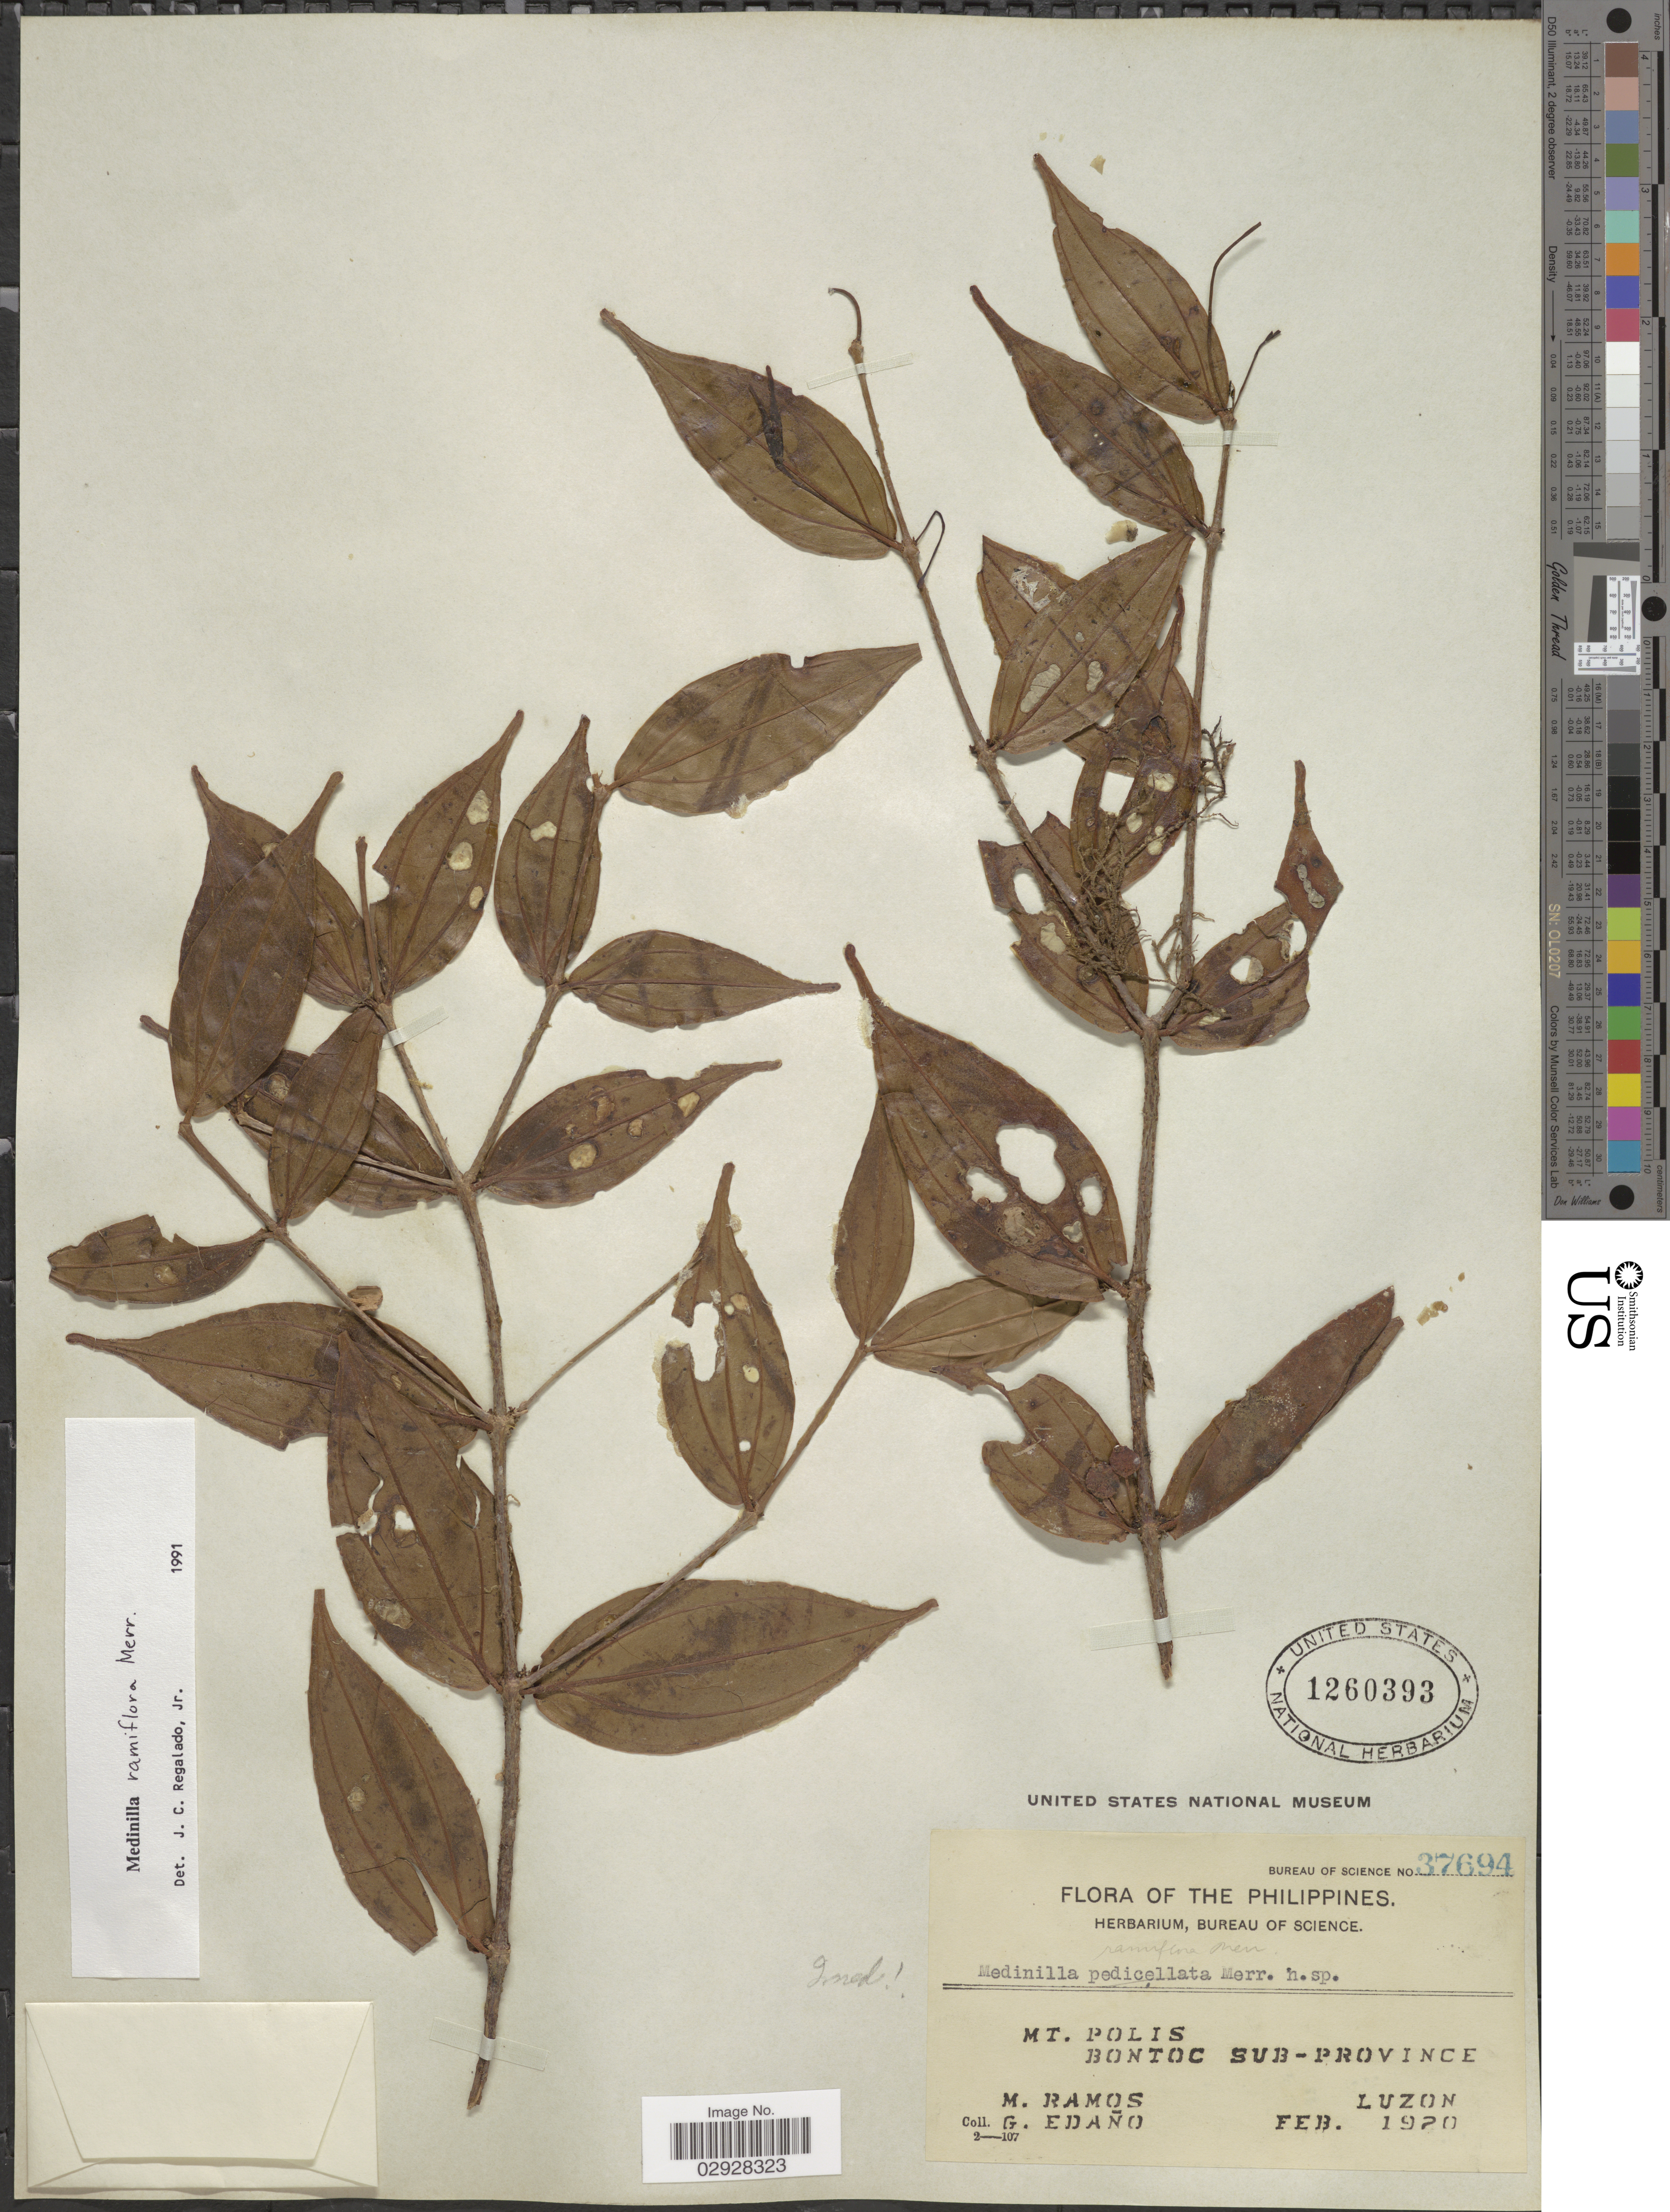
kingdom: Plantae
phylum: Tracheophyta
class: Magnoliopsida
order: Myrtales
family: Melastomataceae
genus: Medinilla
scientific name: Medinilla ramiflora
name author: Merr.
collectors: M. Ramos & G. Edaño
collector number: Bureau of Science 37694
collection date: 1920-02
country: Philippines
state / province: Cordillera (Administrative Region)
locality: Mt. Polis, Bontoc Sub-province Luzon.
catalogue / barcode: US 1260393